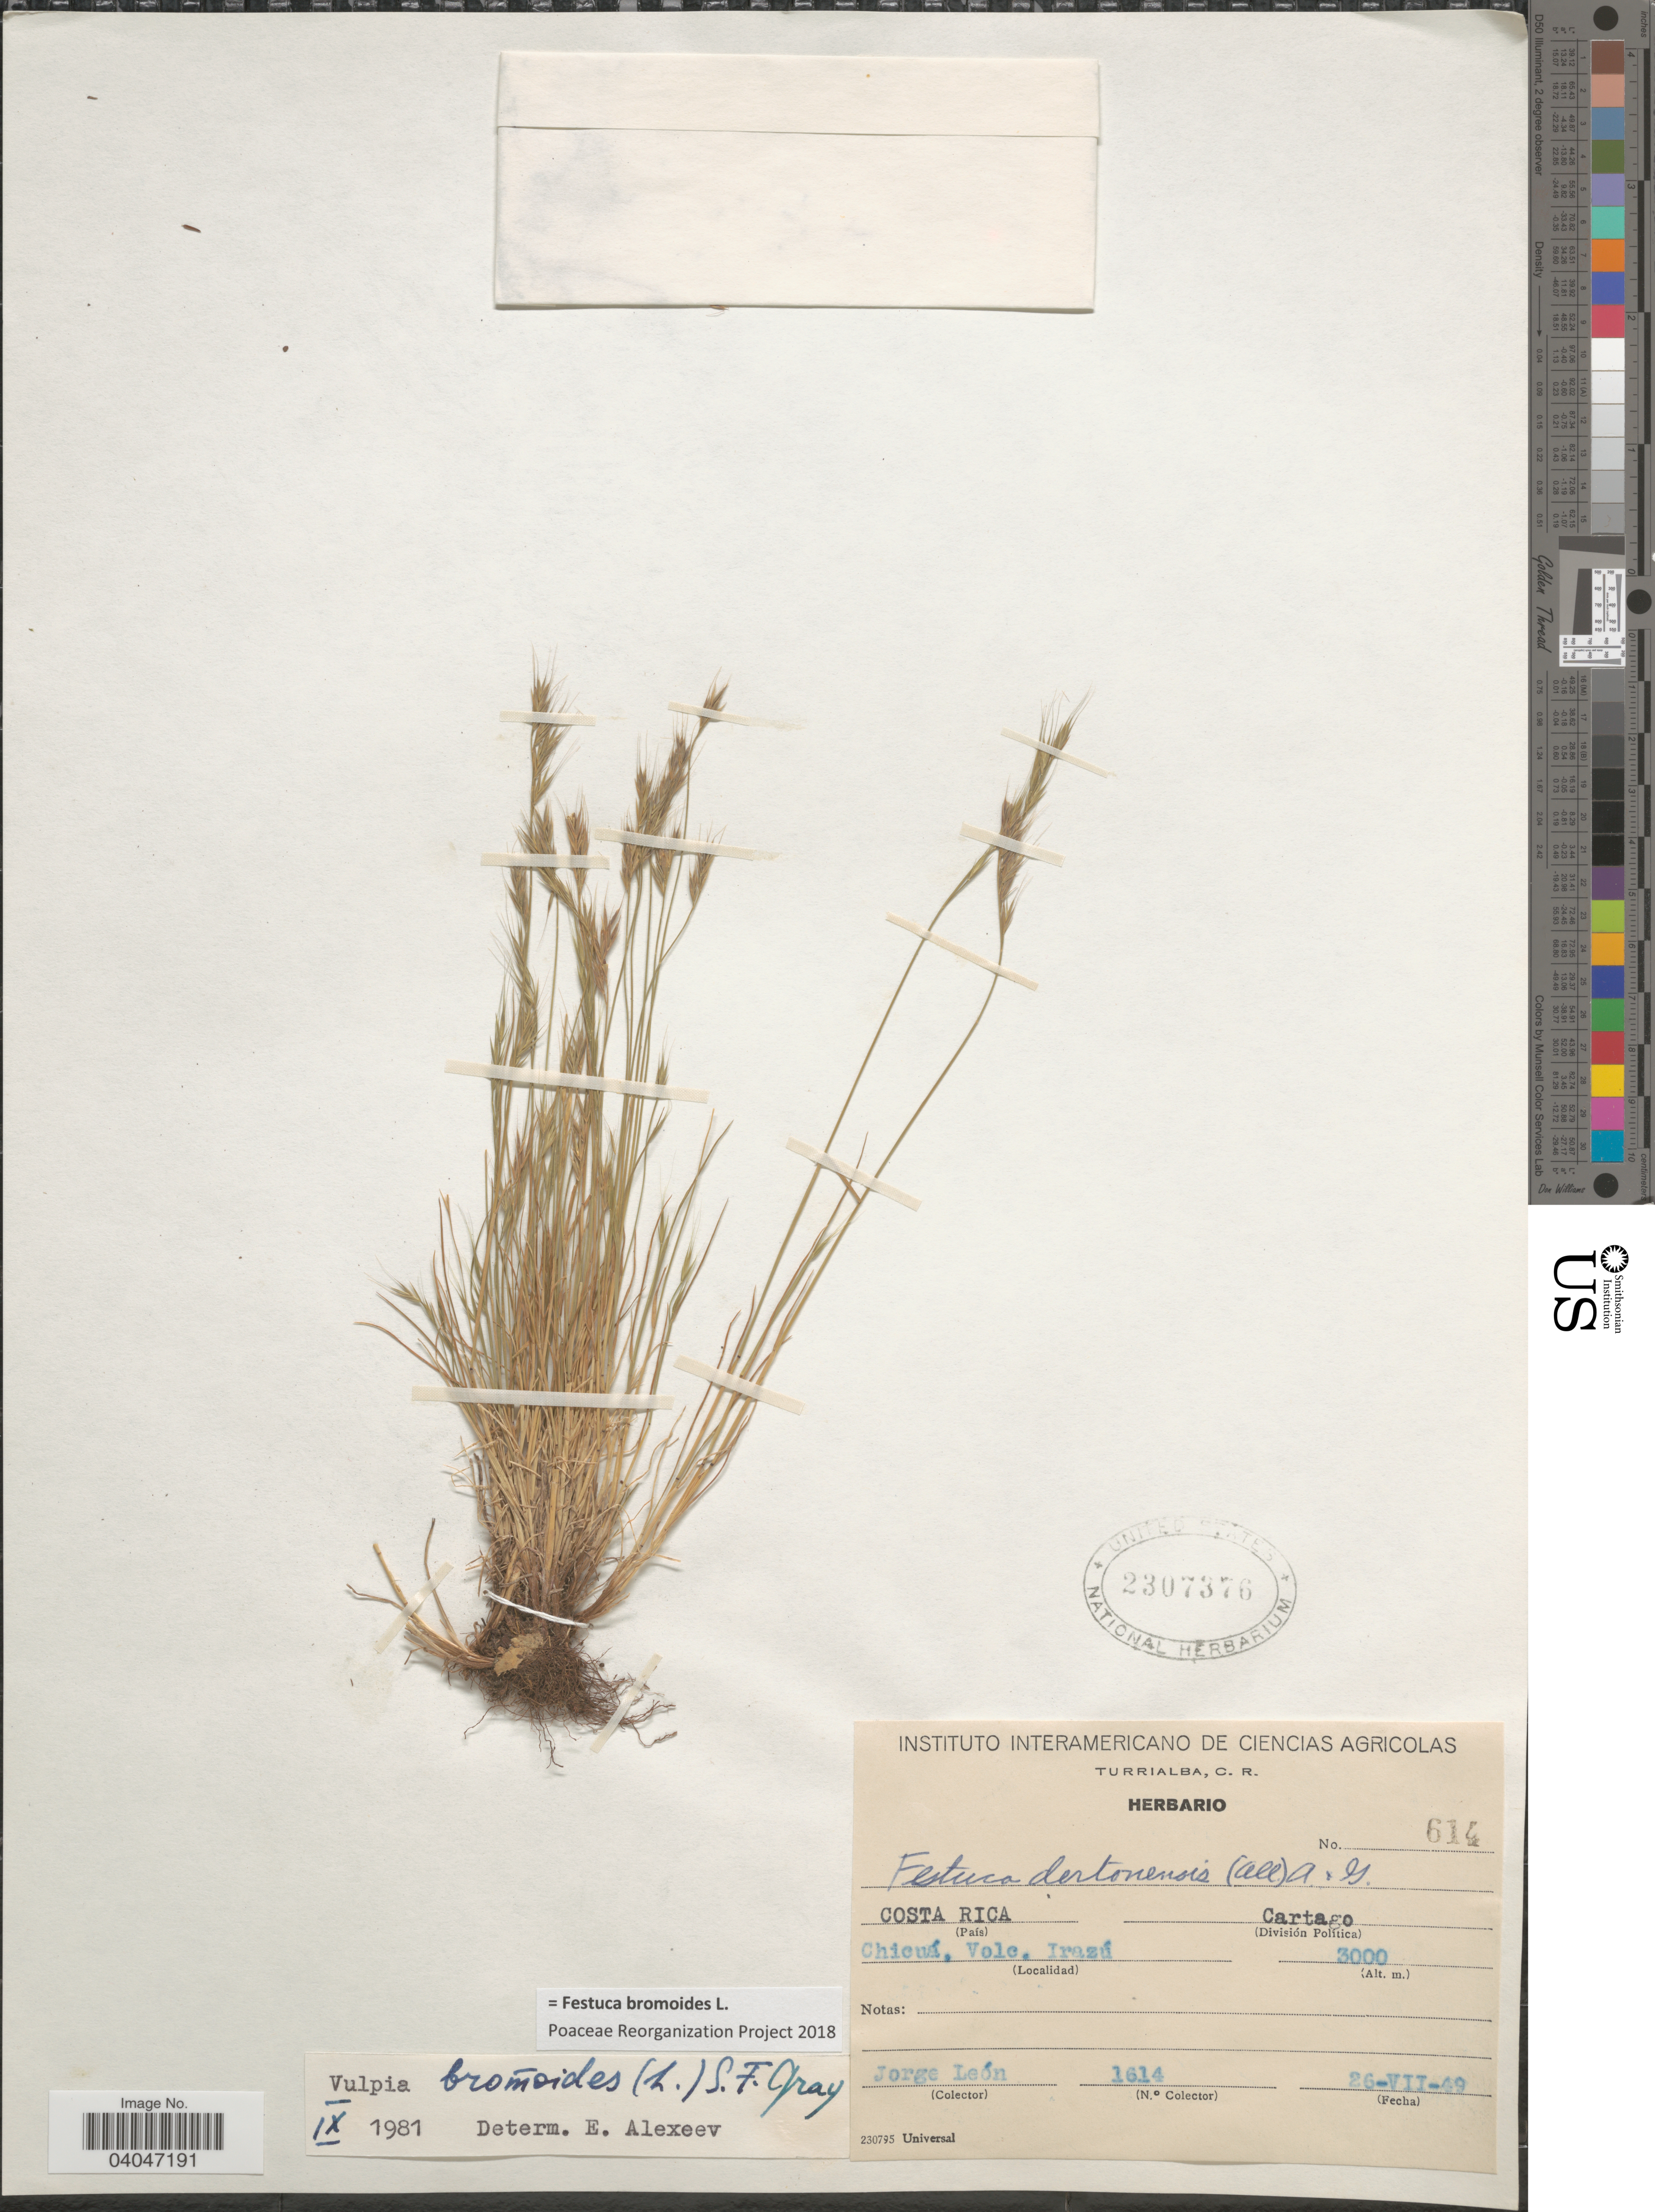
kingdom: Plantae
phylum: Tracheophyta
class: Liliopsida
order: Poales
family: Poaceae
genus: Festuca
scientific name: Festuca bromoides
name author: L.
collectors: J. León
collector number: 1614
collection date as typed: Transcribed d/m/y: 26/7/49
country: Costa Rica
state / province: Cartago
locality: Chicuá, Volc. Irazú.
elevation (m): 3000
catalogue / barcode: US 2307376